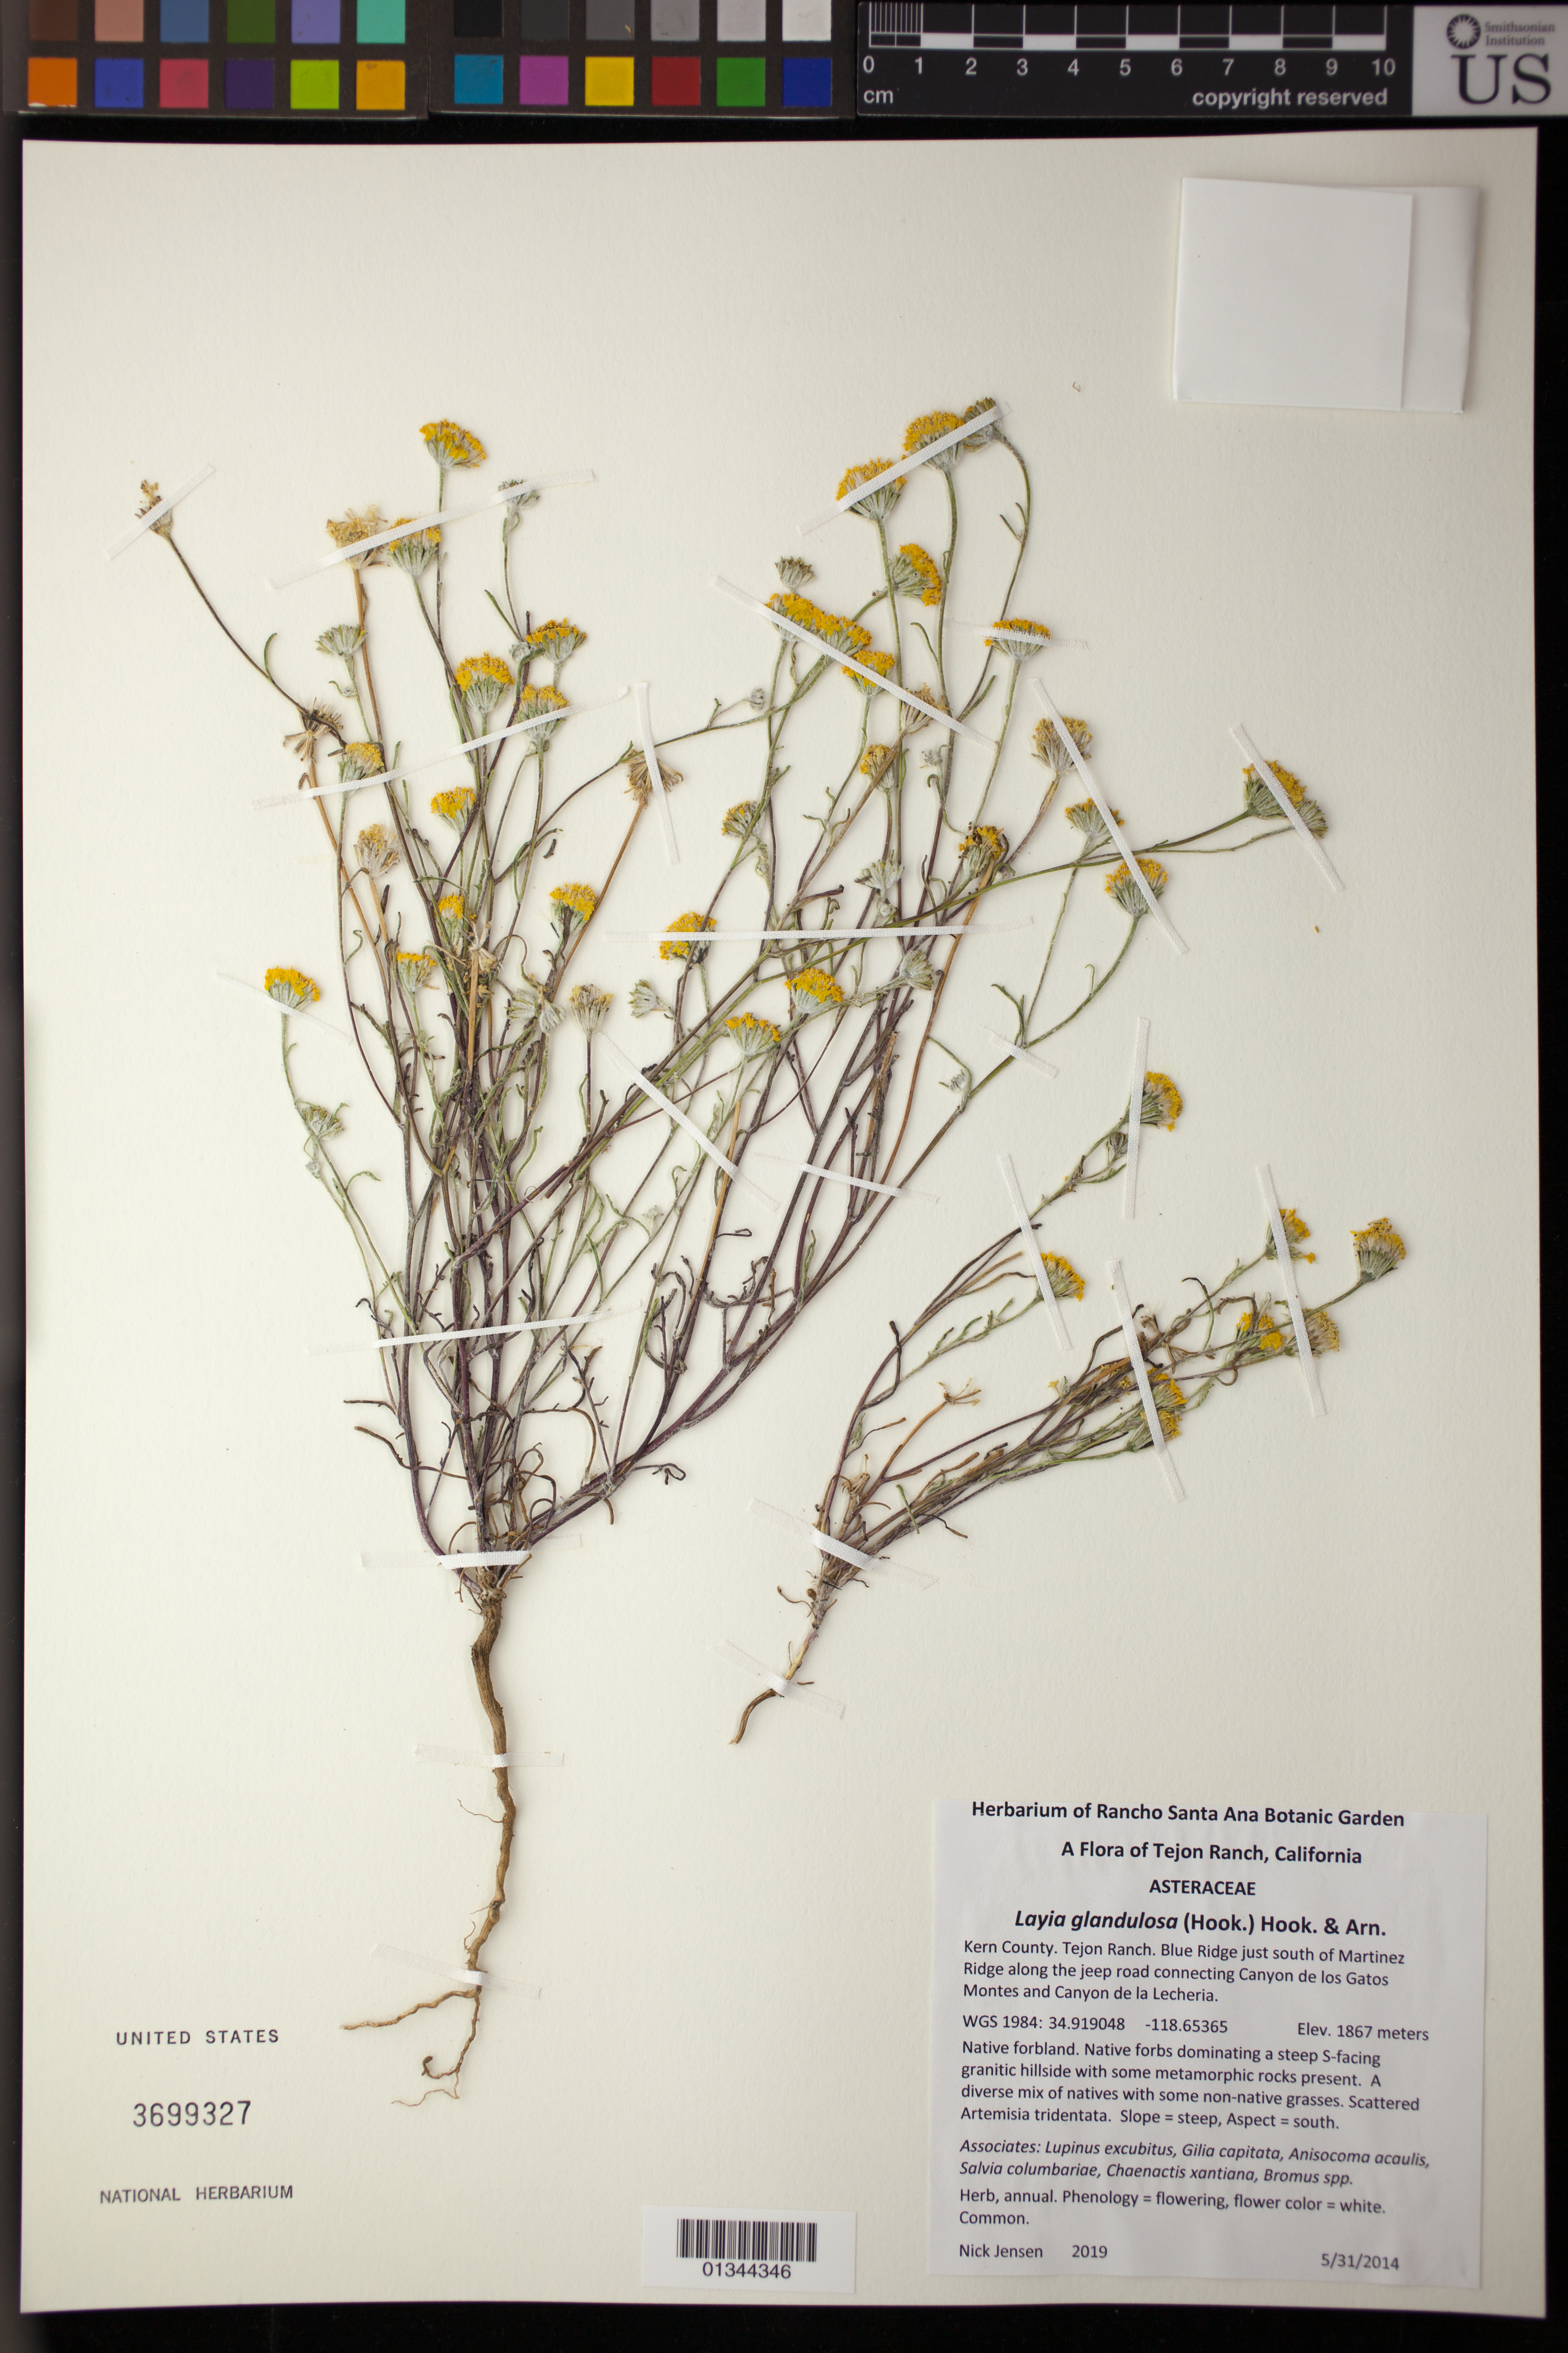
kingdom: Plantae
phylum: Tracheophyta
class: Magnoliopsida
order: Asterales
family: Asteraceae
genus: Layia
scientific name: Layia glandulosa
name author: Hook. & Arn.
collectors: N. Jensen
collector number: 2019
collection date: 2014-05-31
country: United States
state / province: California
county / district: Kern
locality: Tejon Ranch, Blue Ridge just south of Martinez Ridge along the jeep road connecting Canyon de los Gatos Montes and Canyon de la Lecheria.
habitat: Native forbland. Native forbs dominating a steep S-facing granitic hillside with some metamorphic rocks present. A diverse mix of natives with some non-native grasses. Scattered Artemisia tridentata. Slope=steep, Aspect=south.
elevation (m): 1867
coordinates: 34.919048, -118.65365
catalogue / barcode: US 3699327